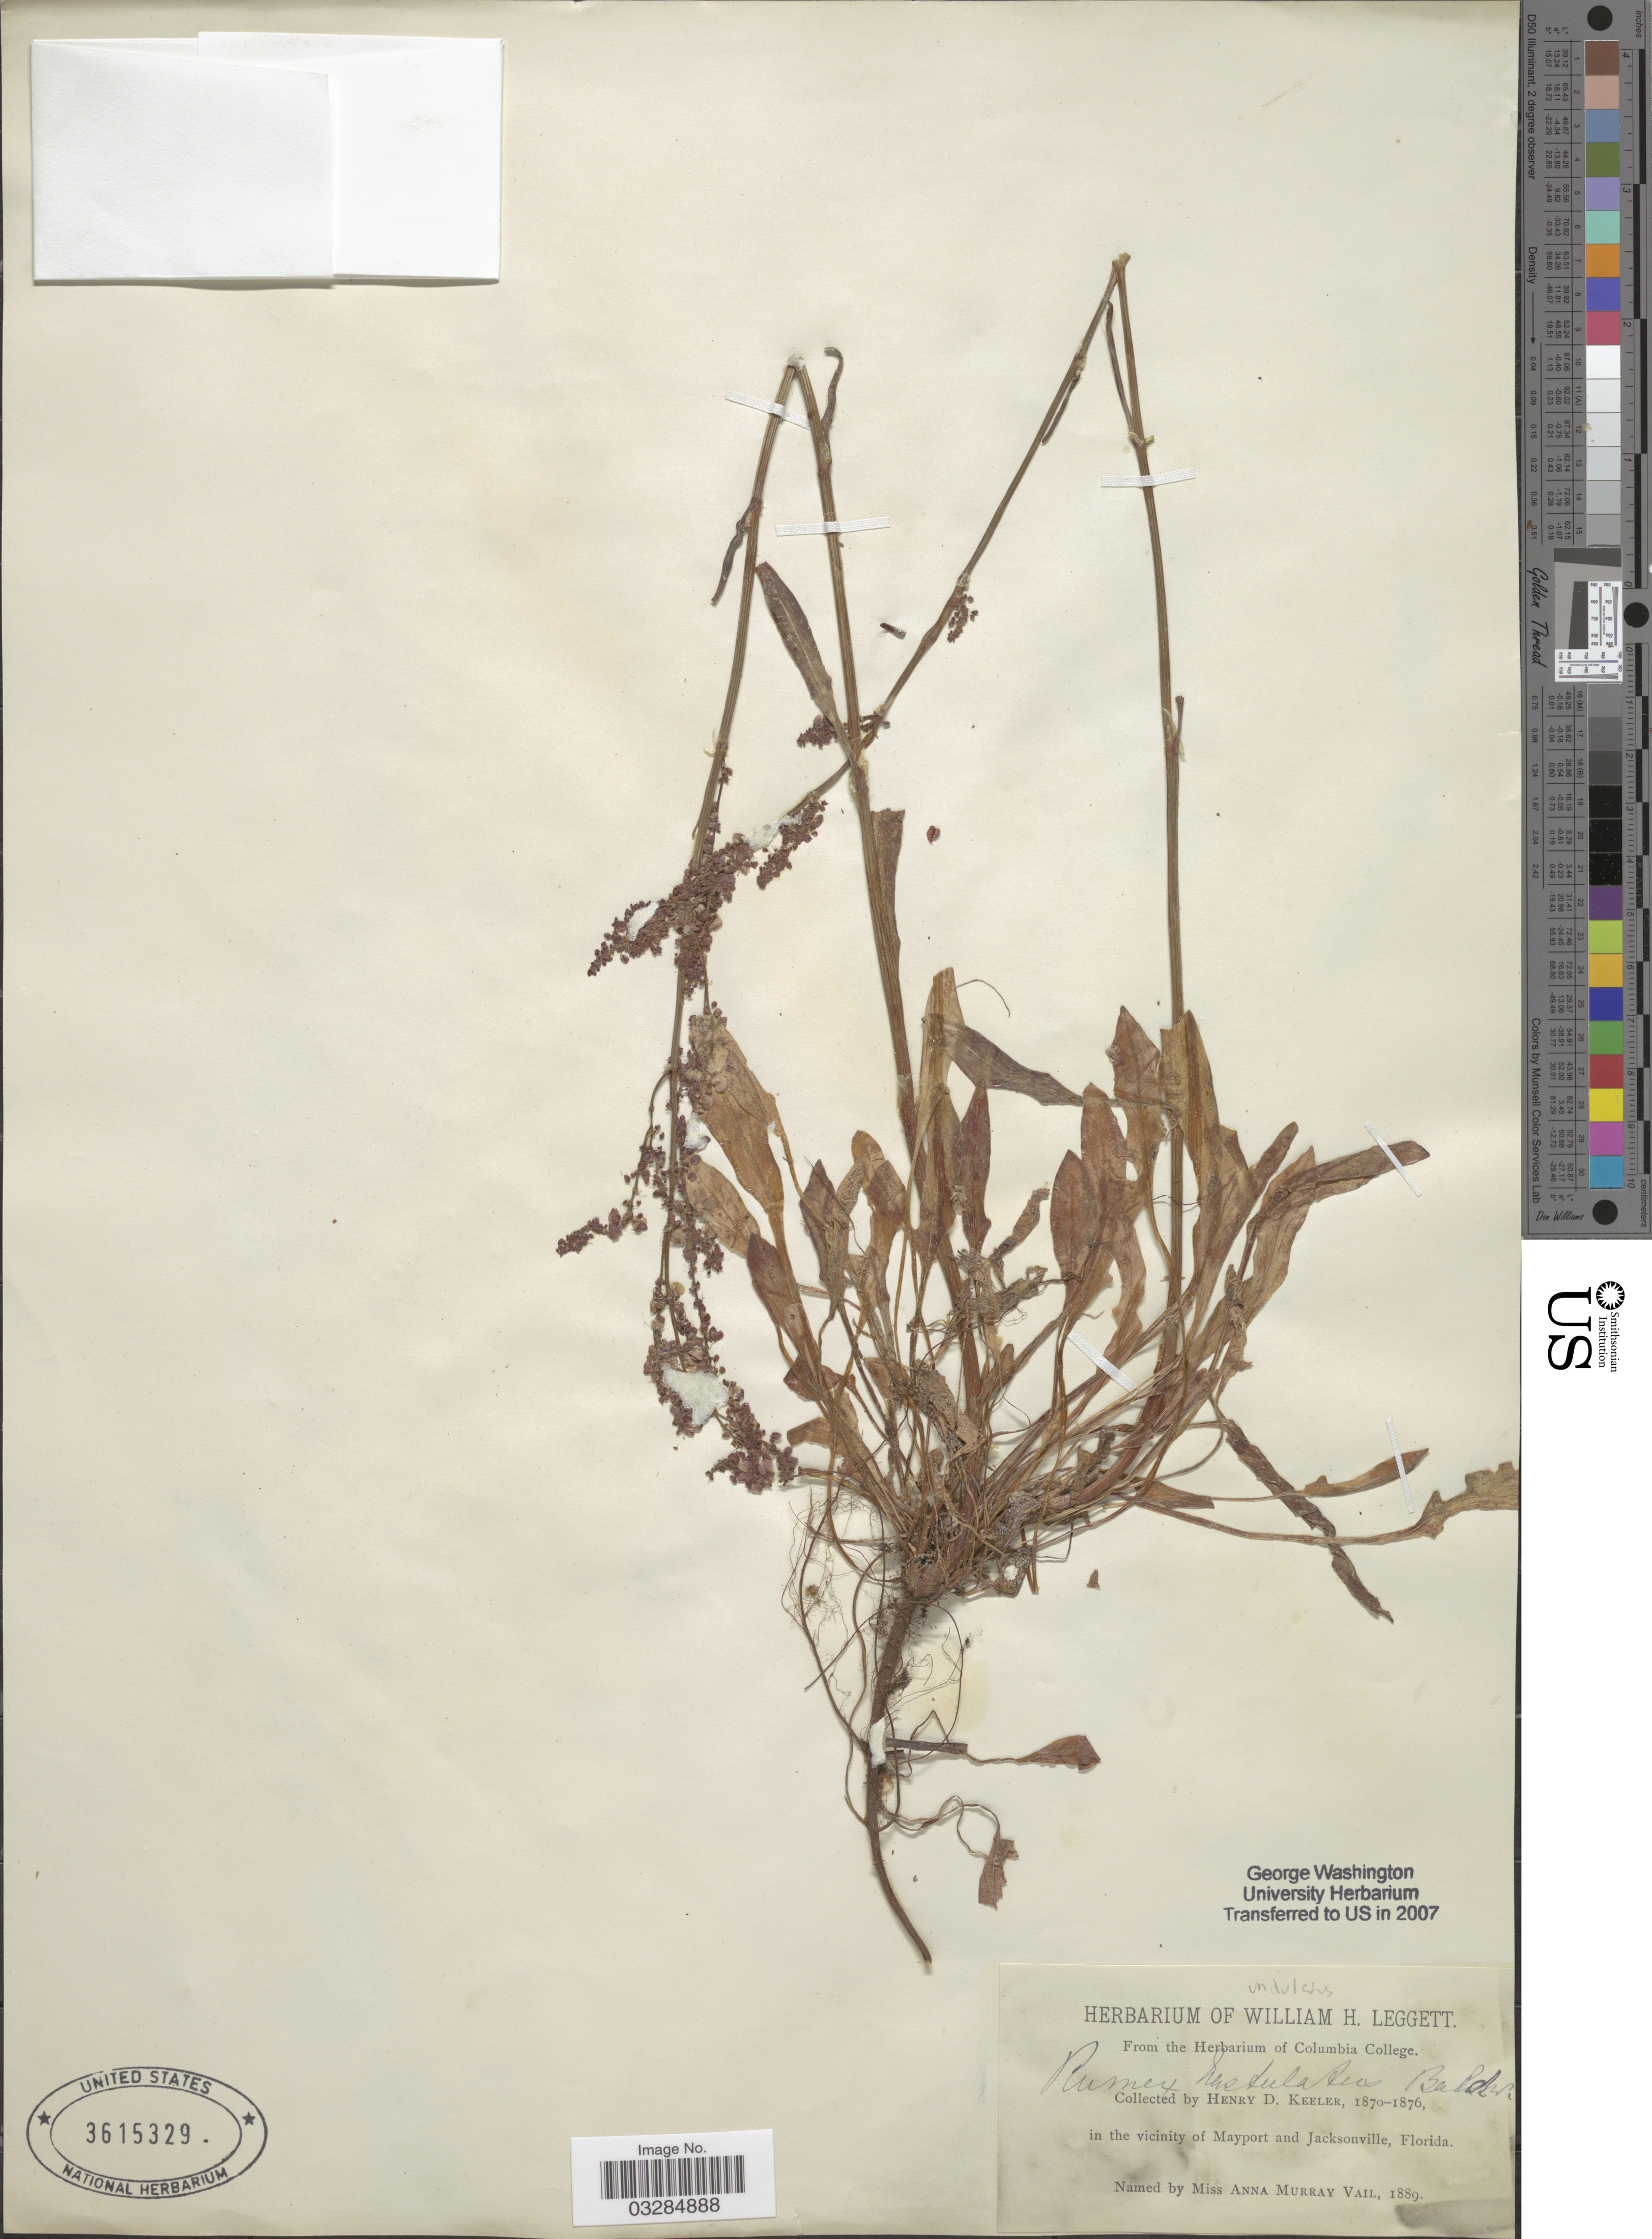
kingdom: Plantae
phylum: Tracheophyta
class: Magnoliopsida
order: Caryophyllales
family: Polygonaceae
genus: Rumex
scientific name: Rumex venosus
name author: Pursh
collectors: H. Keeler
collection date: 1870/1876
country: United States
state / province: Florida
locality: In the vicinity of Mayport and Jacksonville.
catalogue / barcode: US 3615329